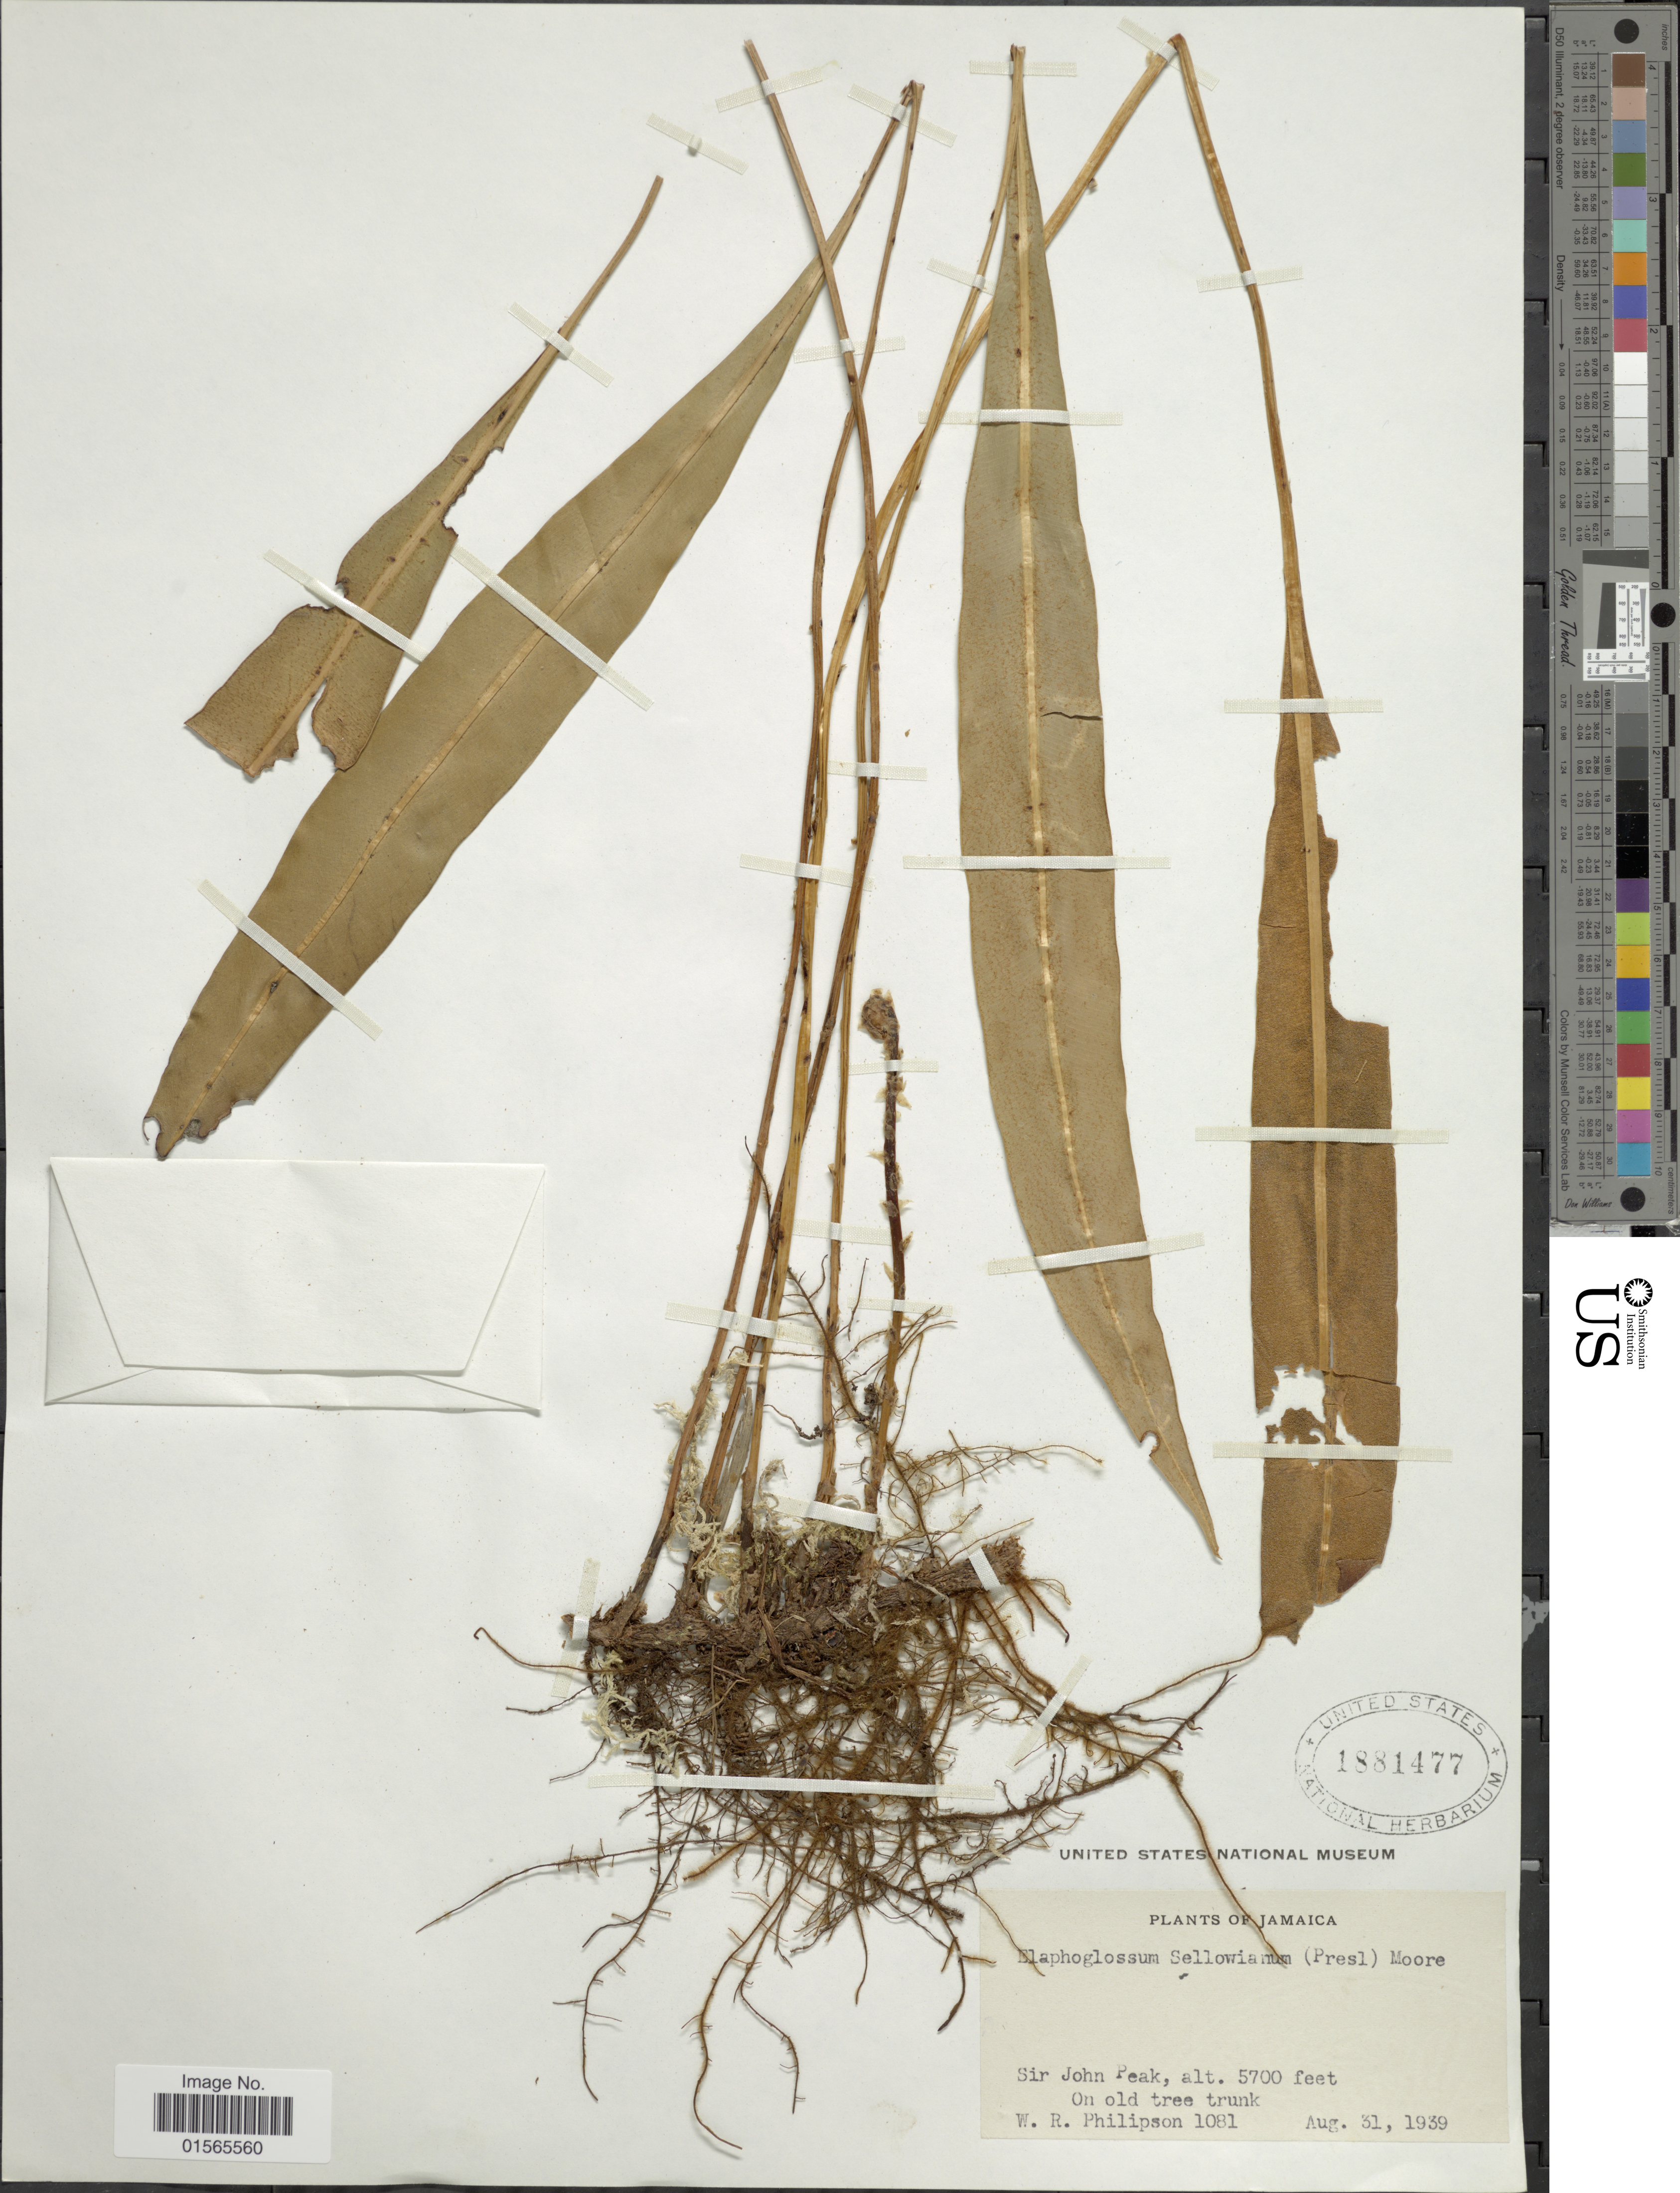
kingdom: Plantae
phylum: Tracheophyta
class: Polypodiopsida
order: Polypodiales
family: Dryopteridaceae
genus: Elaphoglossum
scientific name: Elaphoglossum inaequalifolium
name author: (Jenman) C. Chr.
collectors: W. R. Philipson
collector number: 1081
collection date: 1939-08-31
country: Jamaica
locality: Sir John Peak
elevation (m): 1737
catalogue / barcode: US 1881477